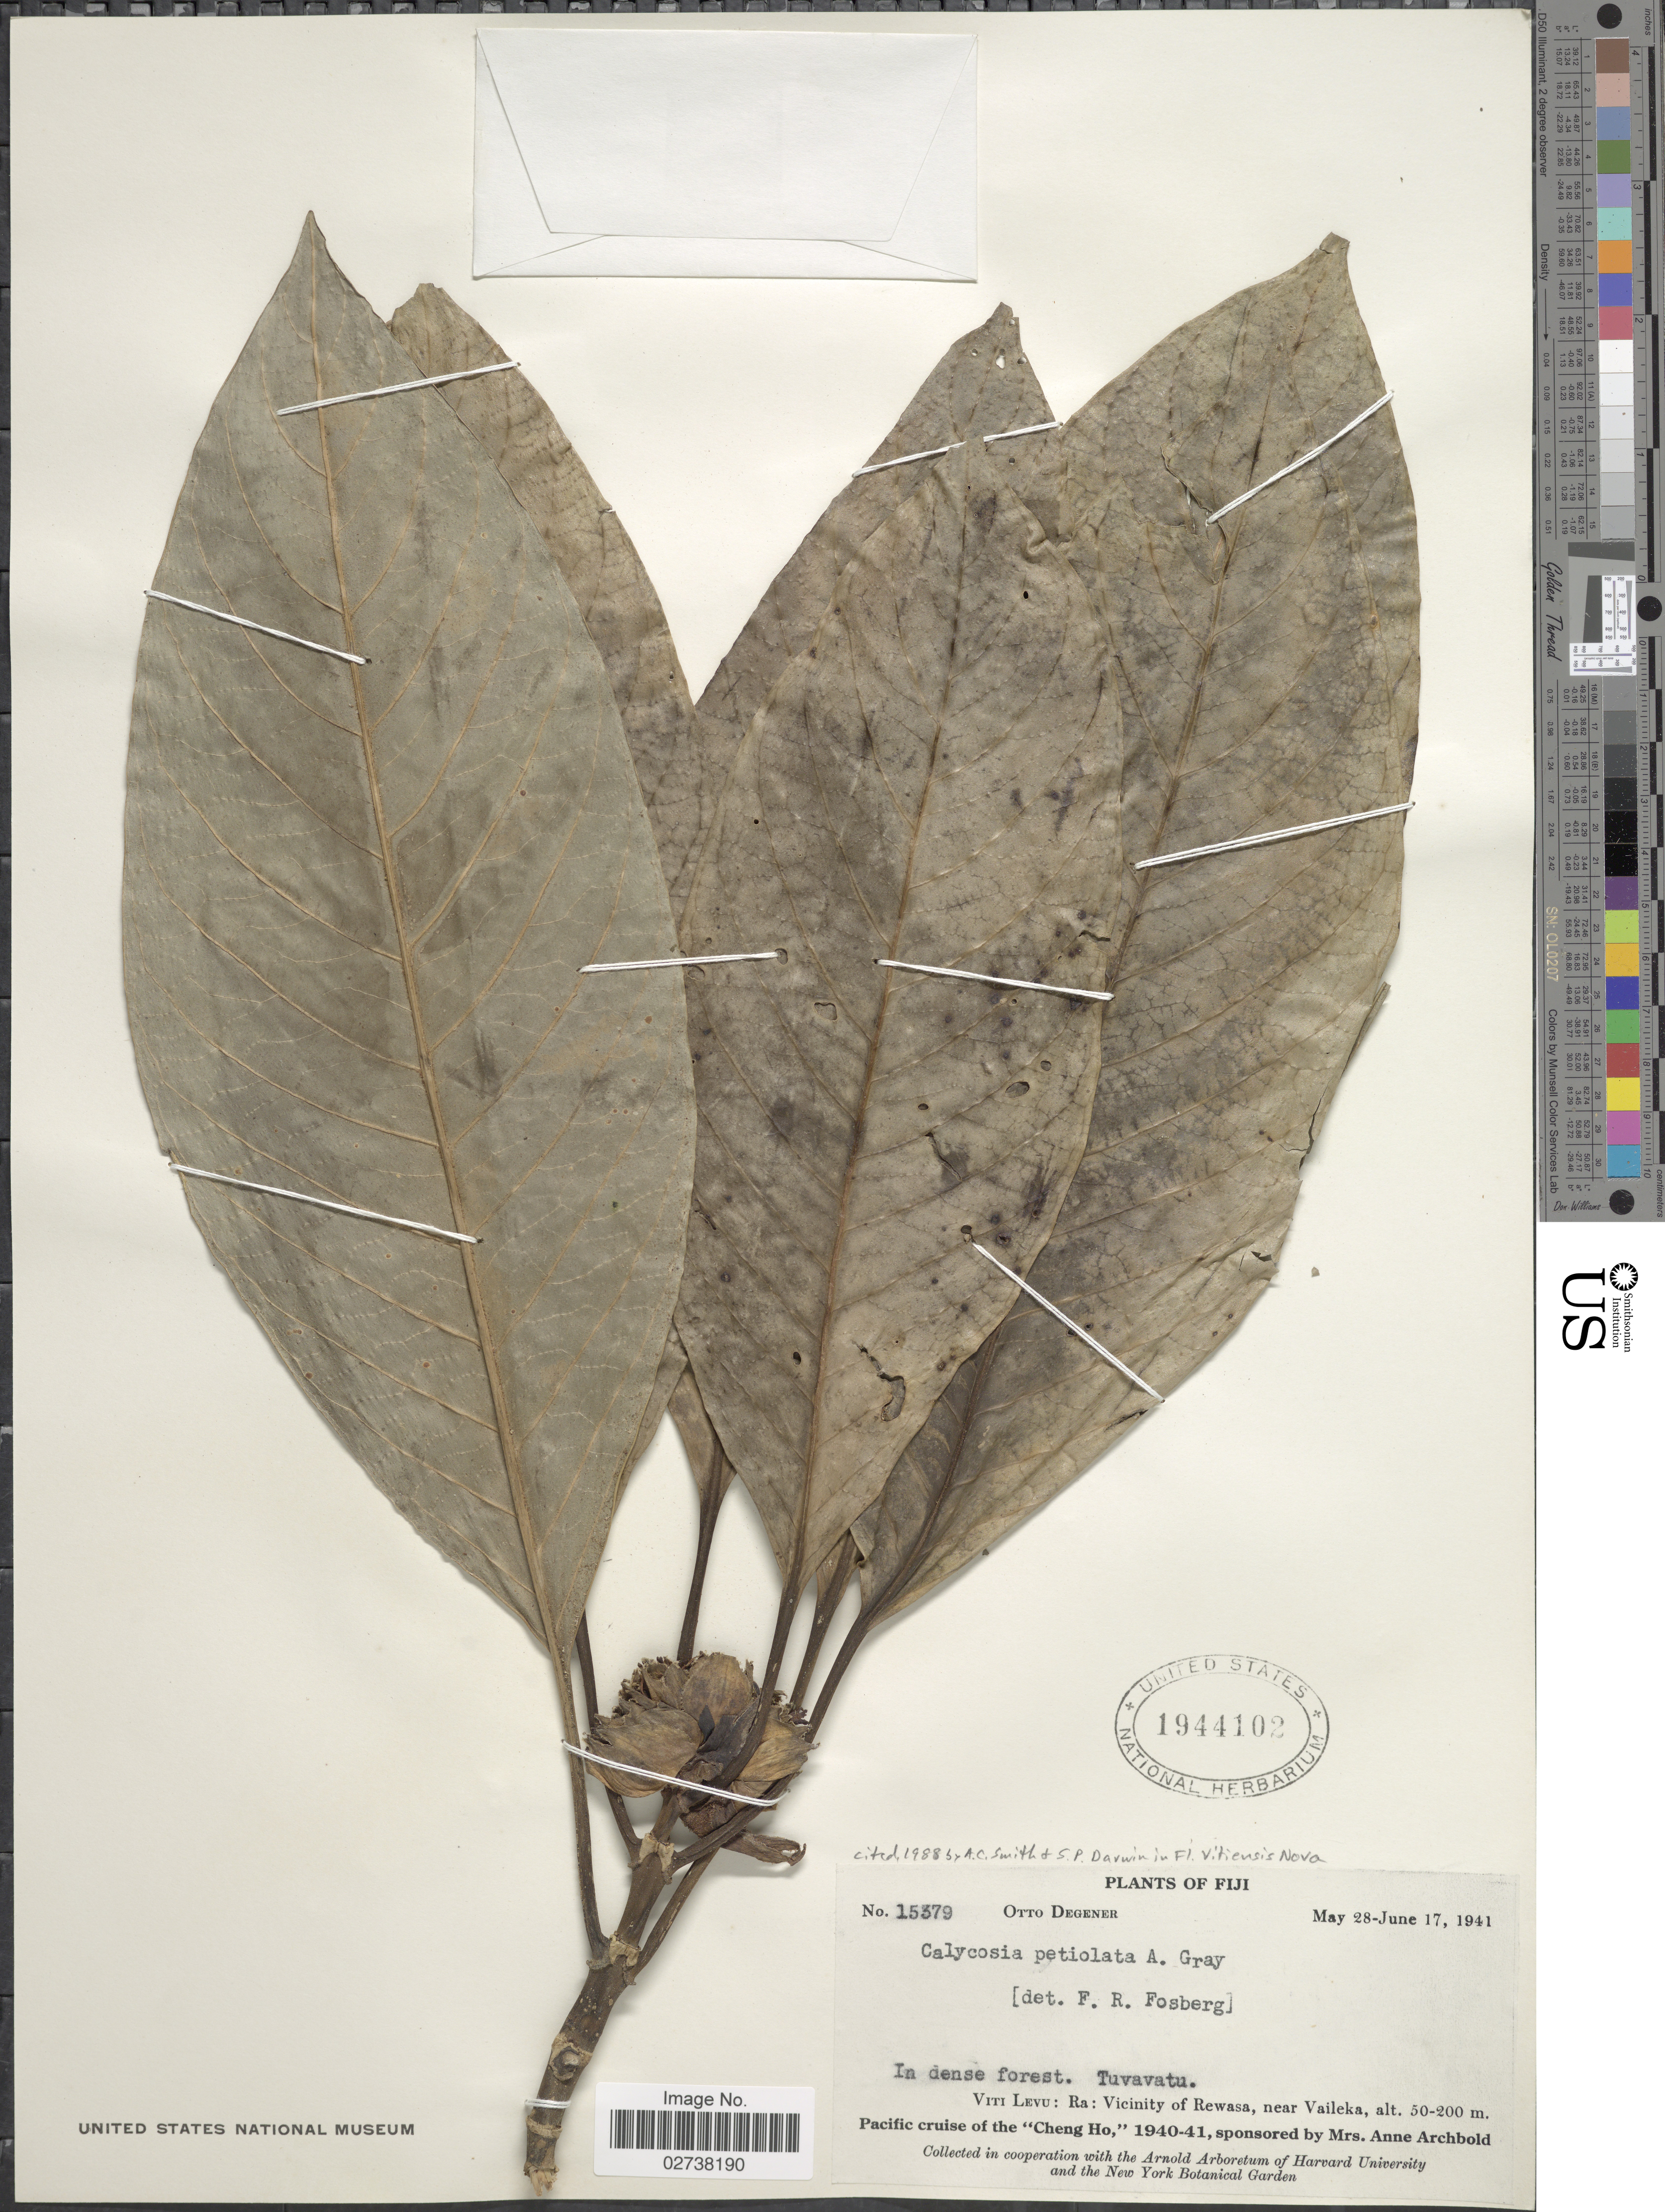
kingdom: Plantae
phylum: Tracheophyta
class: Magnoliopsida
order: Gentianales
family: Rubiaceae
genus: Calycosia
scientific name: Calycosia petiolata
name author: A. Gray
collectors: O. Degener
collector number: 15379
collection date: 1941-05-28/1941-06-17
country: Fiji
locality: In dense forest, Tuvavatu, Viti Levu: Ra: Vicinity of Rewasa, near Valeka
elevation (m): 50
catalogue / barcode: US 1944102